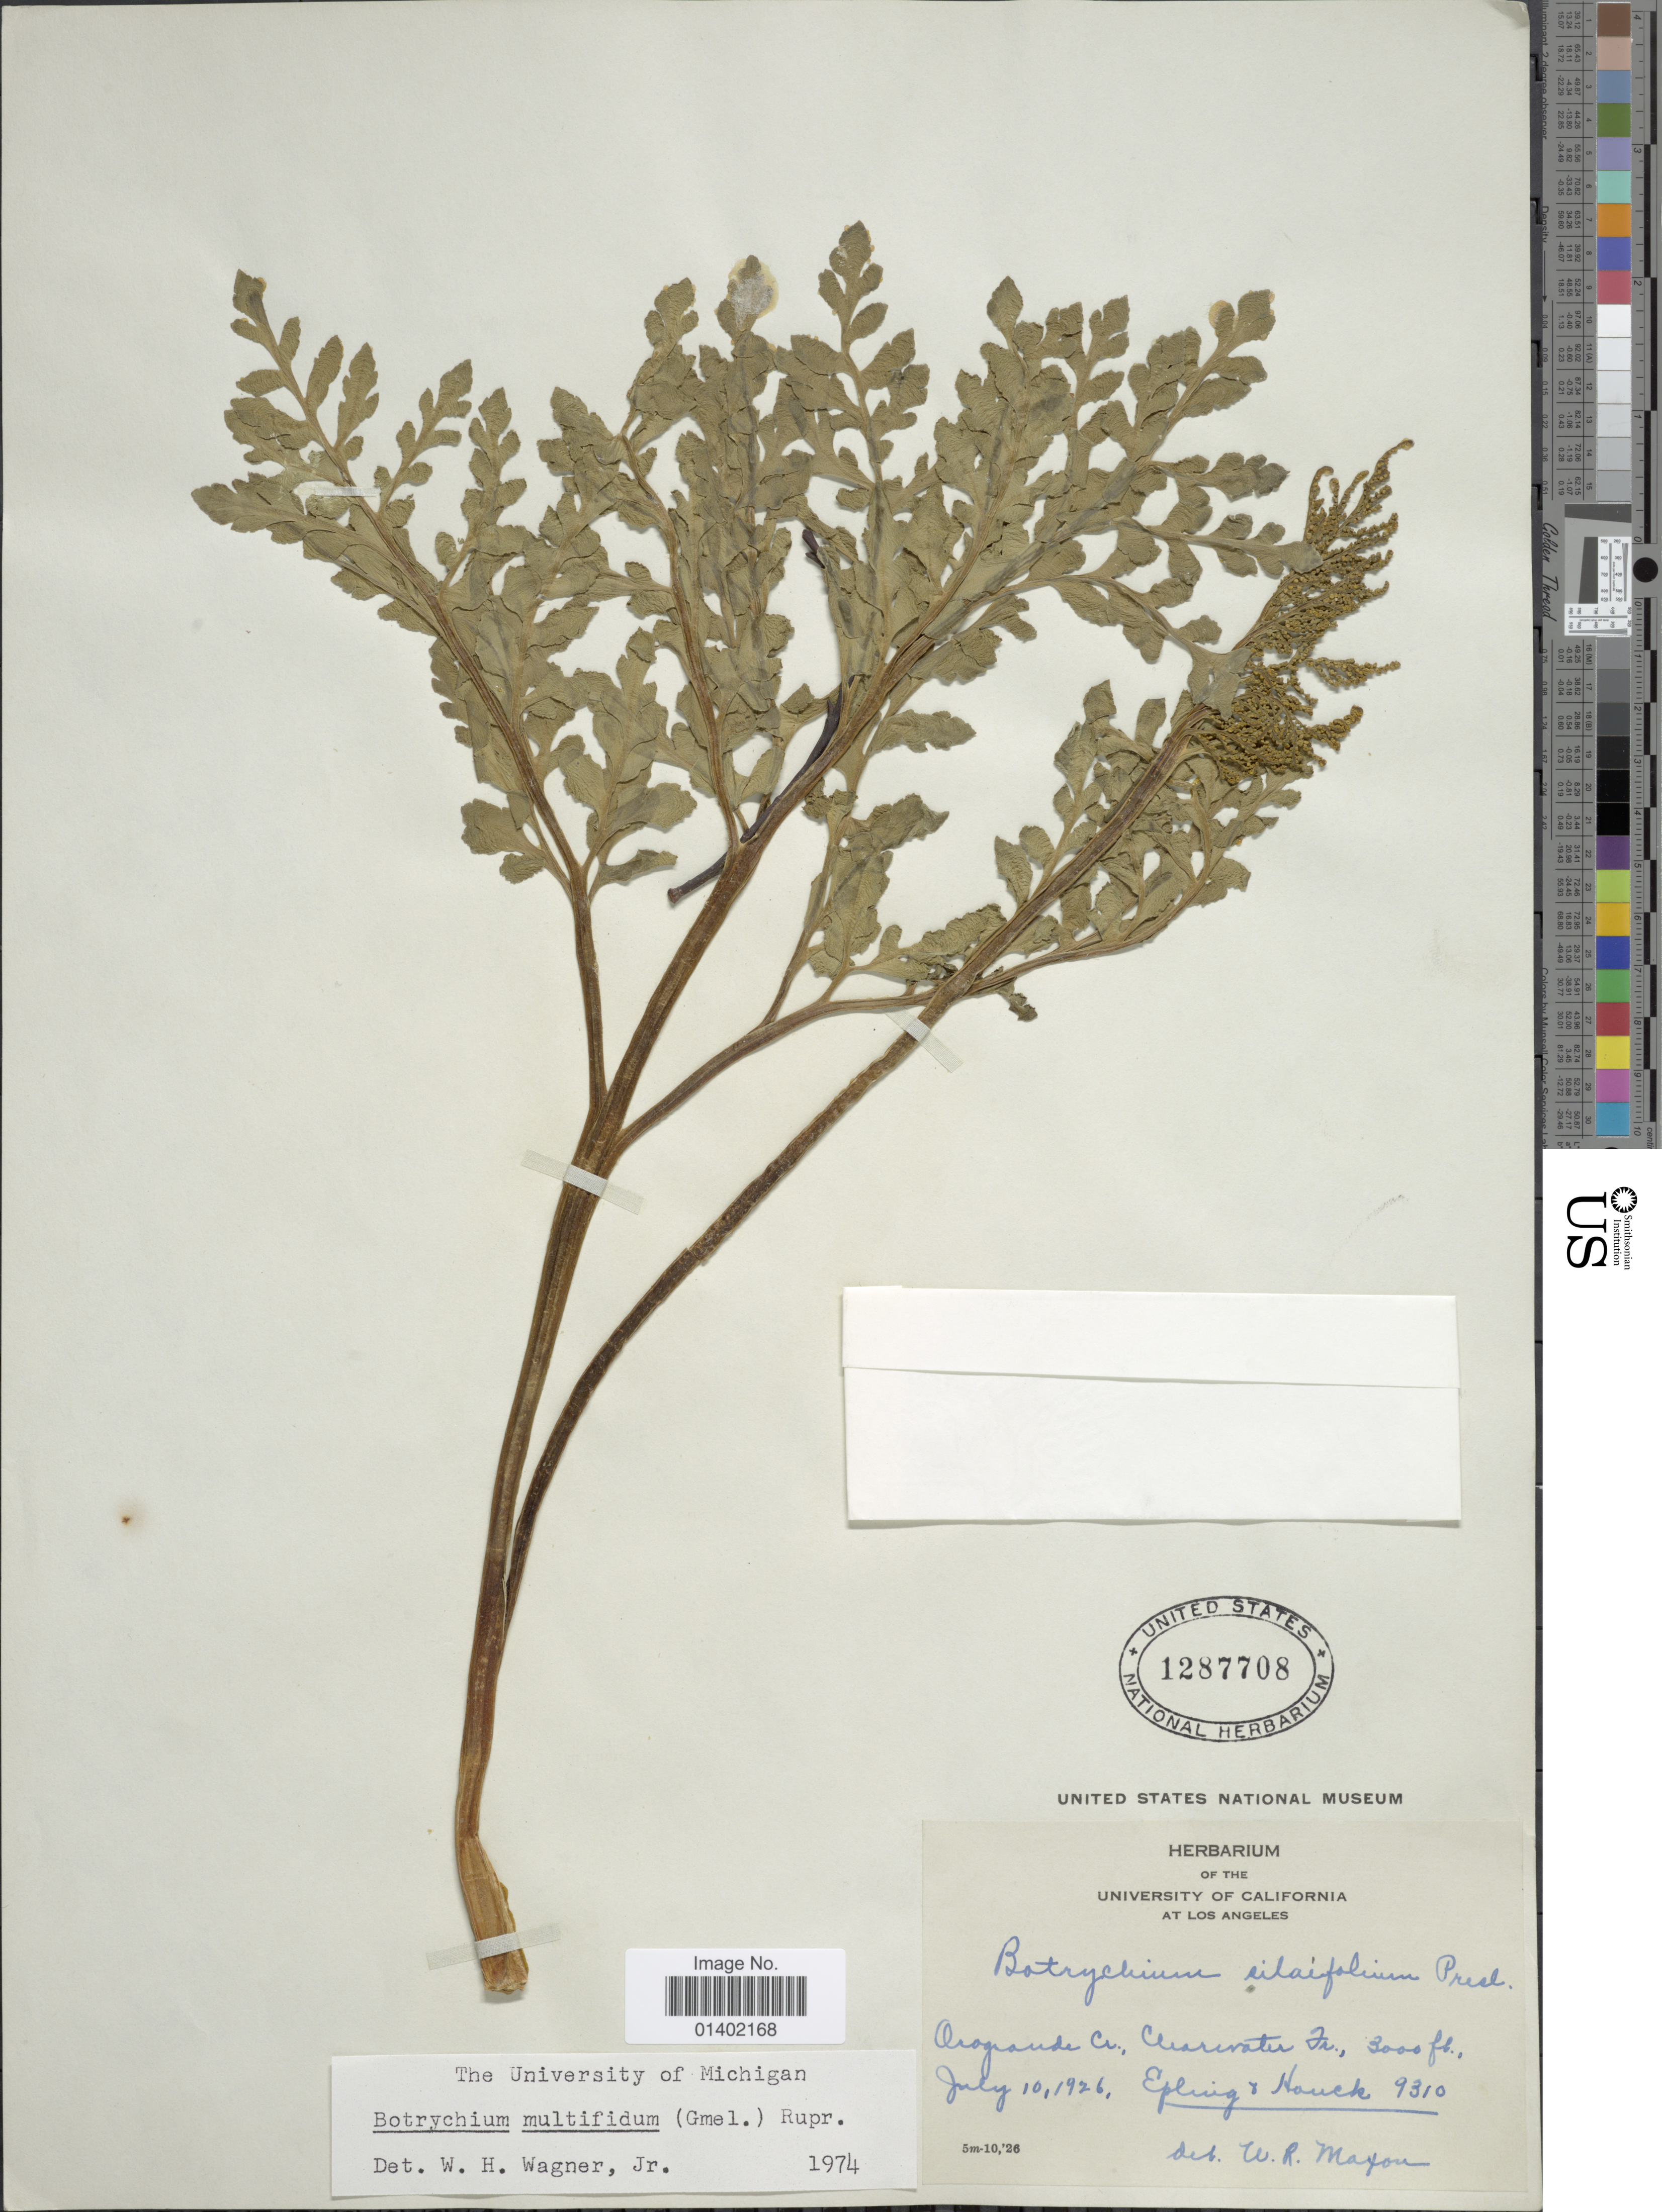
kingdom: Plantae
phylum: Tracheophyta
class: Polypodiopsida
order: Ophioglossales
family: Ophioglossaceae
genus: Botrychium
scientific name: Botrychium multifidum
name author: (J.F. Gmel.) Rupr.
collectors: W. R. Maxon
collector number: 9310 *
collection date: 1926-07-10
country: United States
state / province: Florida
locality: Orogande Cr., Clearwater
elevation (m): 914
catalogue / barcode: US 1287708